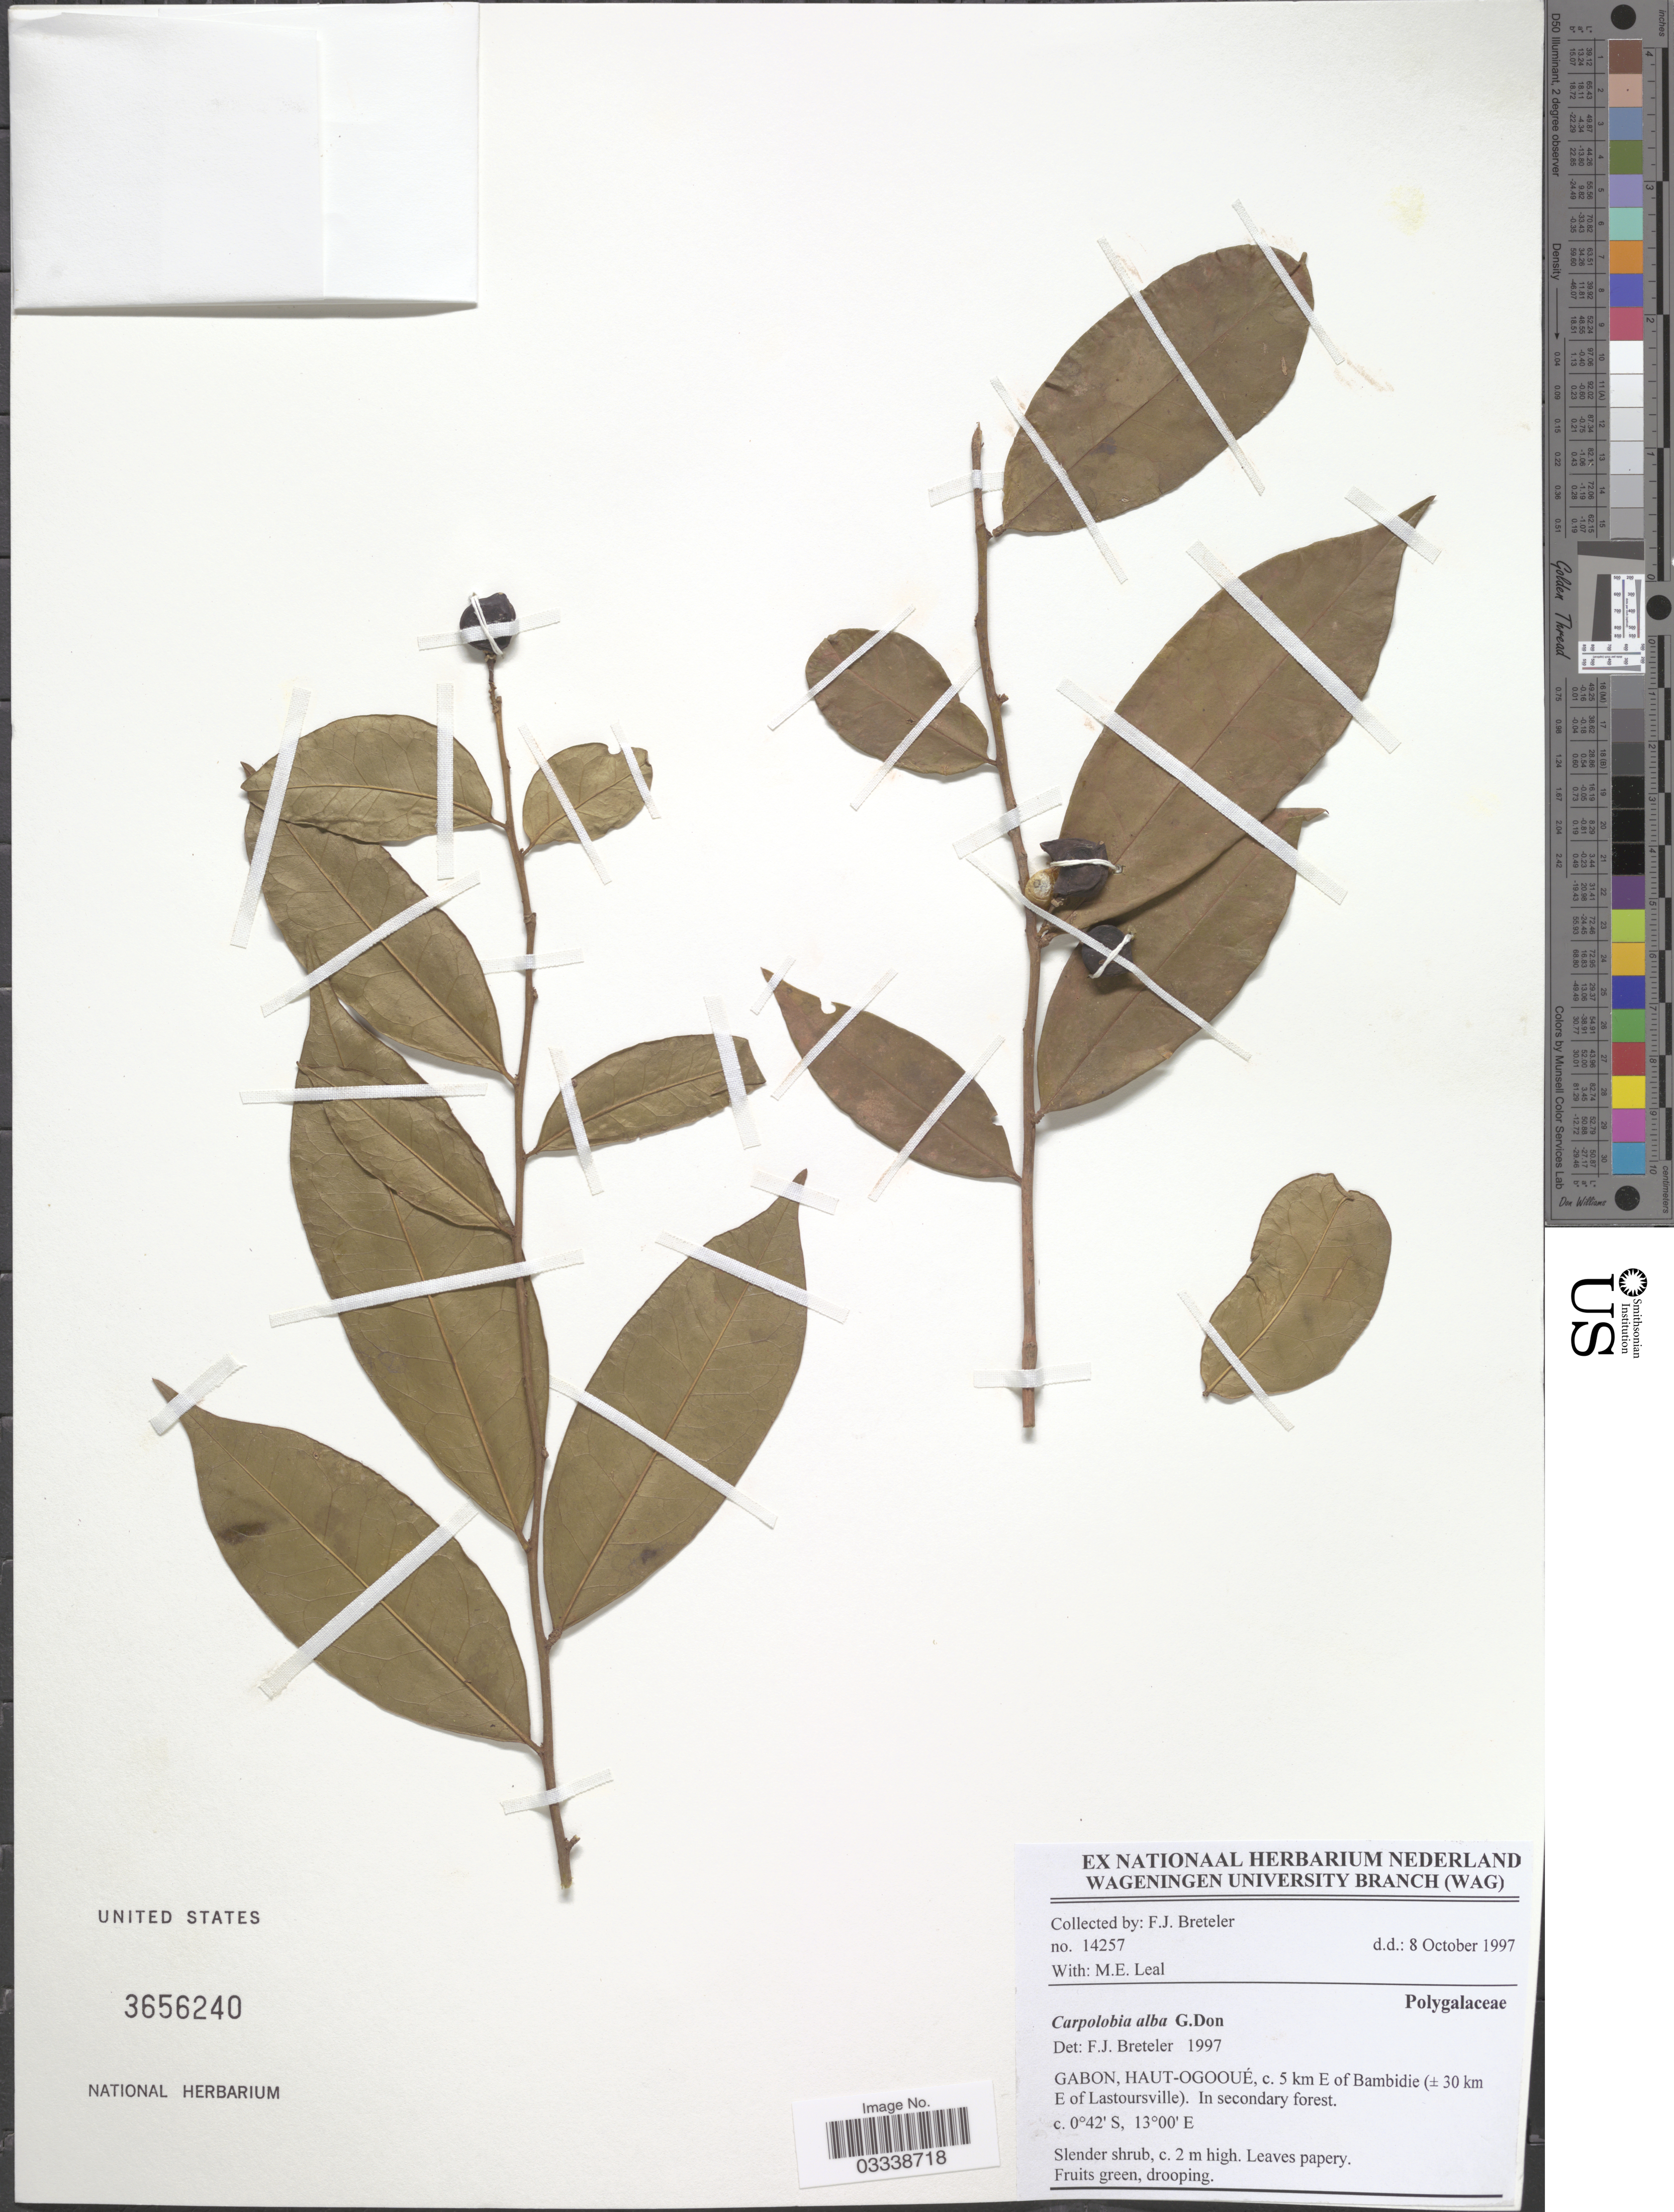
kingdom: Plantae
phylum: Tracheophyta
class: Magnoliopsida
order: Fabales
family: Polygalaceae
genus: Carpolobia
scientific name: Carpolobia alba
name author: G. Don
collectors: F. J. Breteler & M. E. Leal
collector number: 14257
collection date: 1997-10-08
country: Gabon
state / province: Haut-Ogooue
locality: C. 5 km E of Bambidie (± 30 km E of Lastoursville).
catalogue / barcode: US 3656240